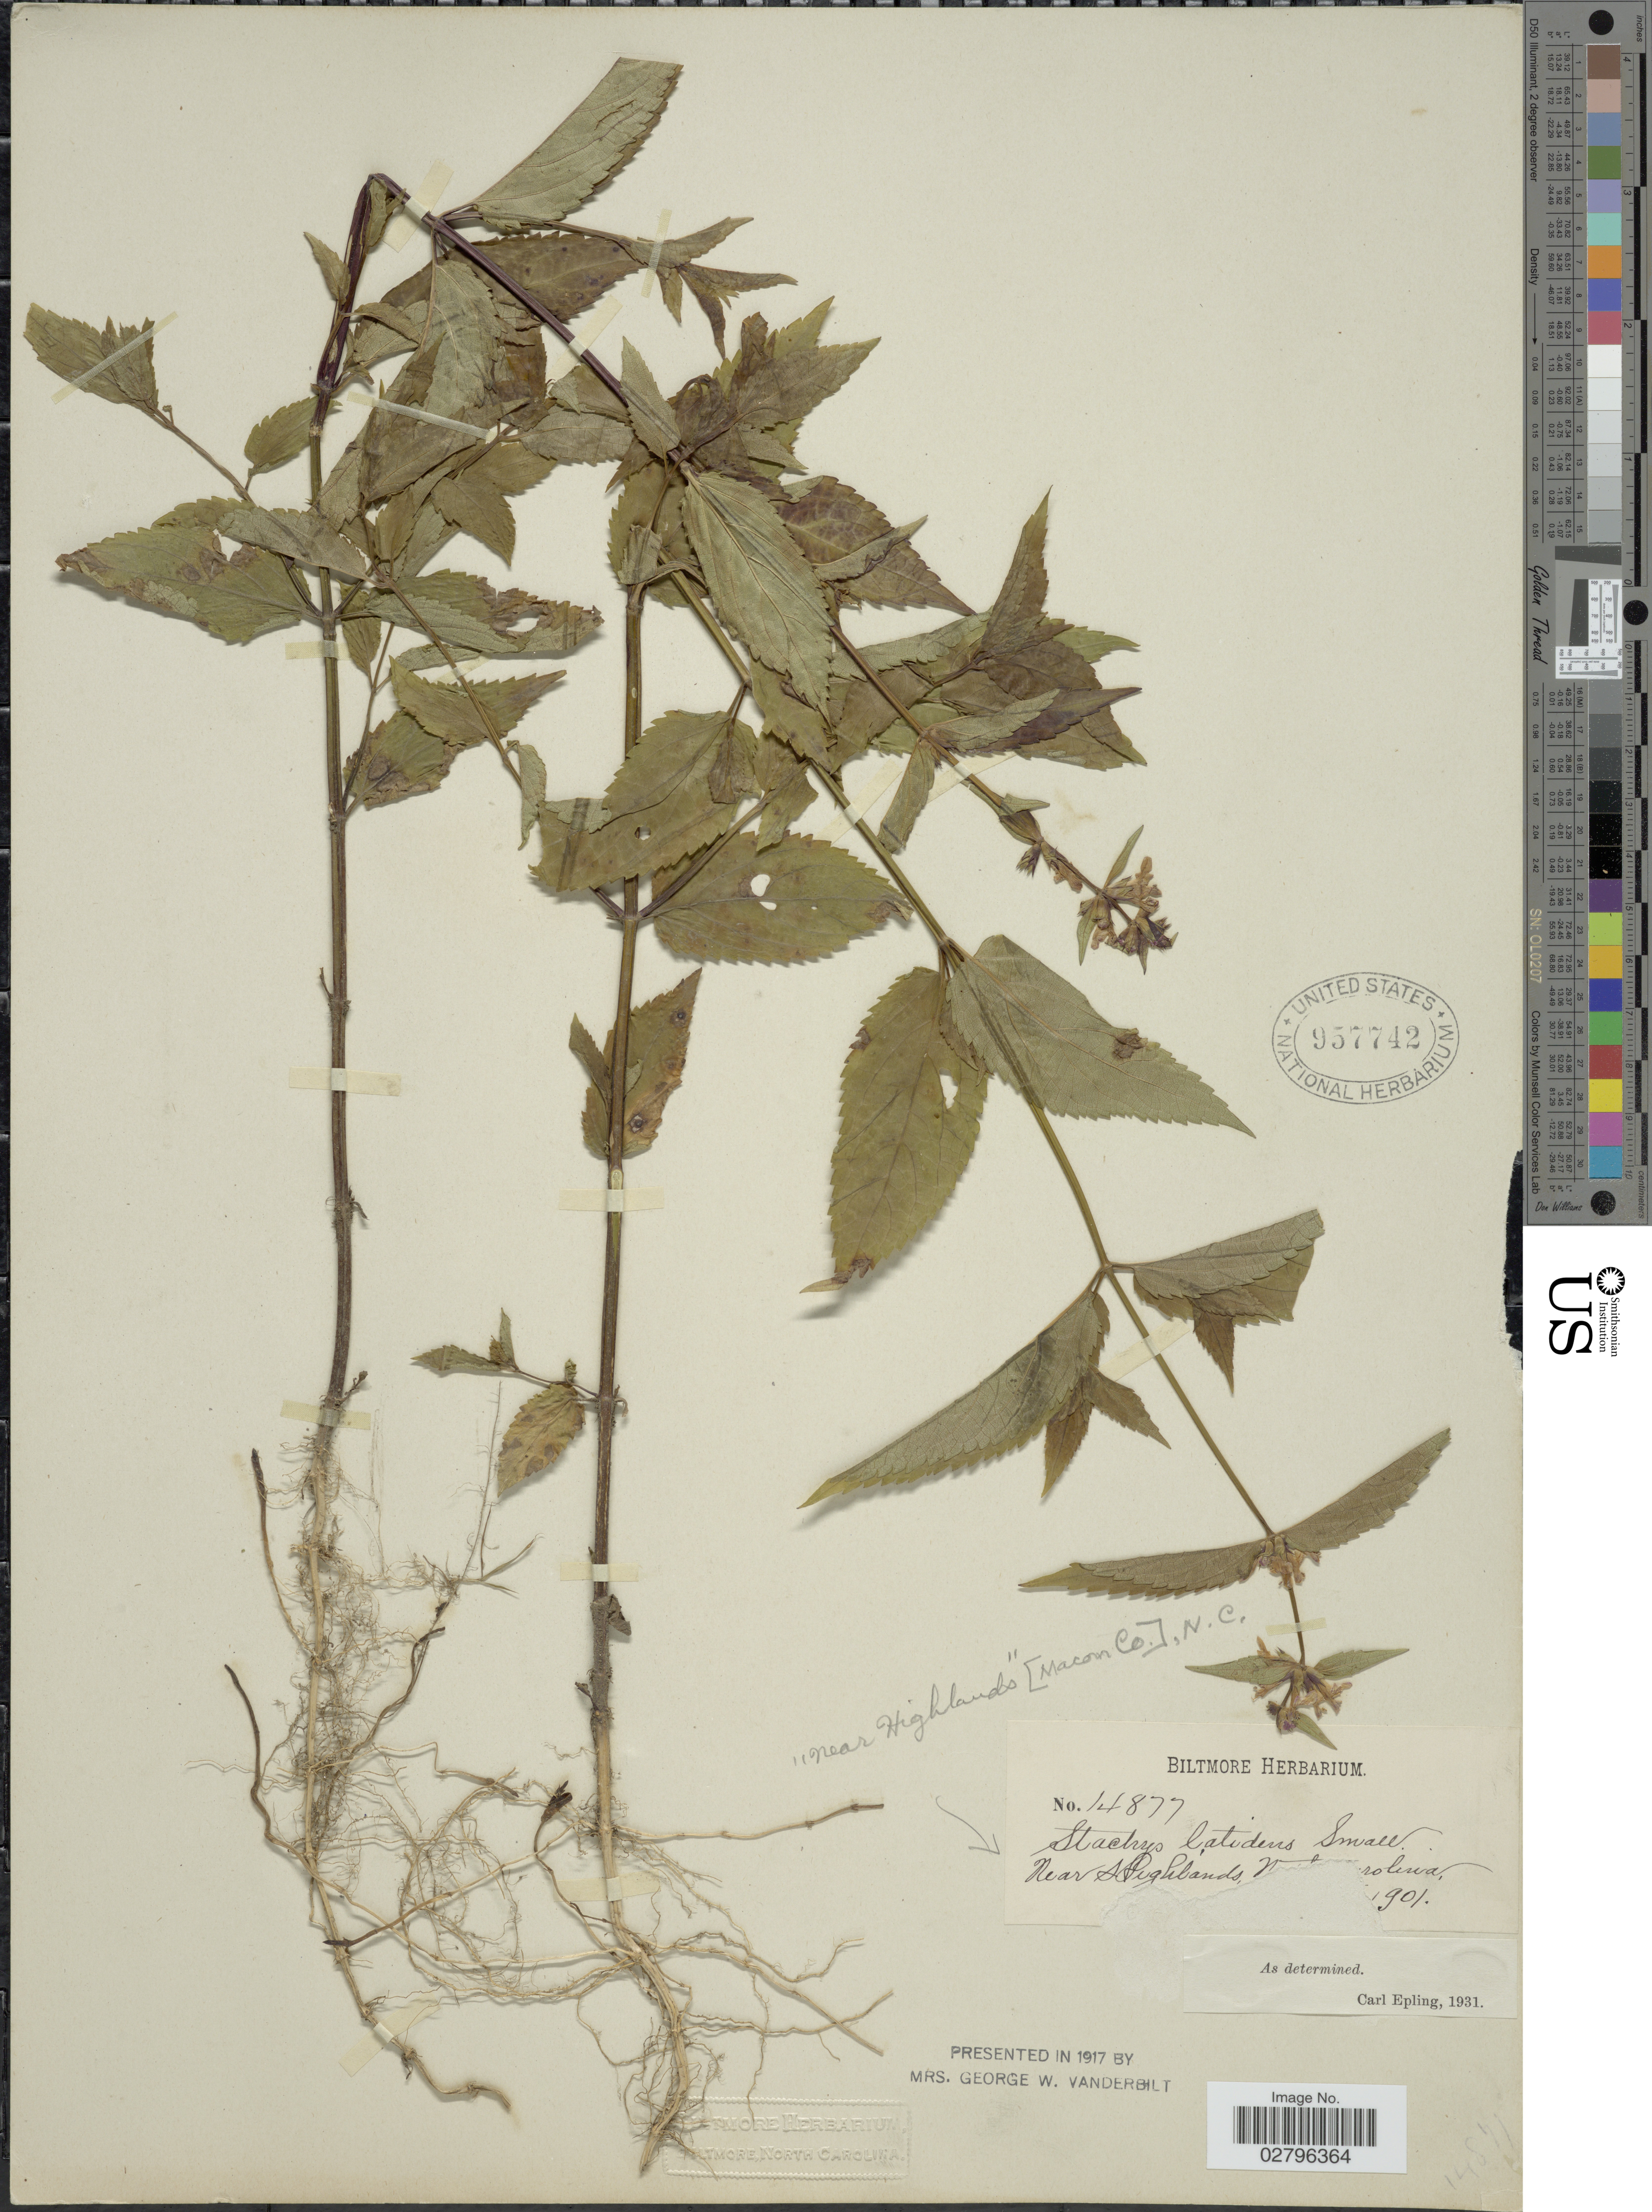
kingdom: Plantae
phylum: Tracheophyta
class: Magnoliopsida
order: Lamiales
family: Lamiaceae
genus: Stachys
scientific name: Stachys latidens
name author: Small in Britton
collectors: ex herb. Biltmore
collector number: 14877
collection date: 1901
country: United States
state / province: North Carolina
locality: Near Highlands.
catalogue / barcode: US 957742